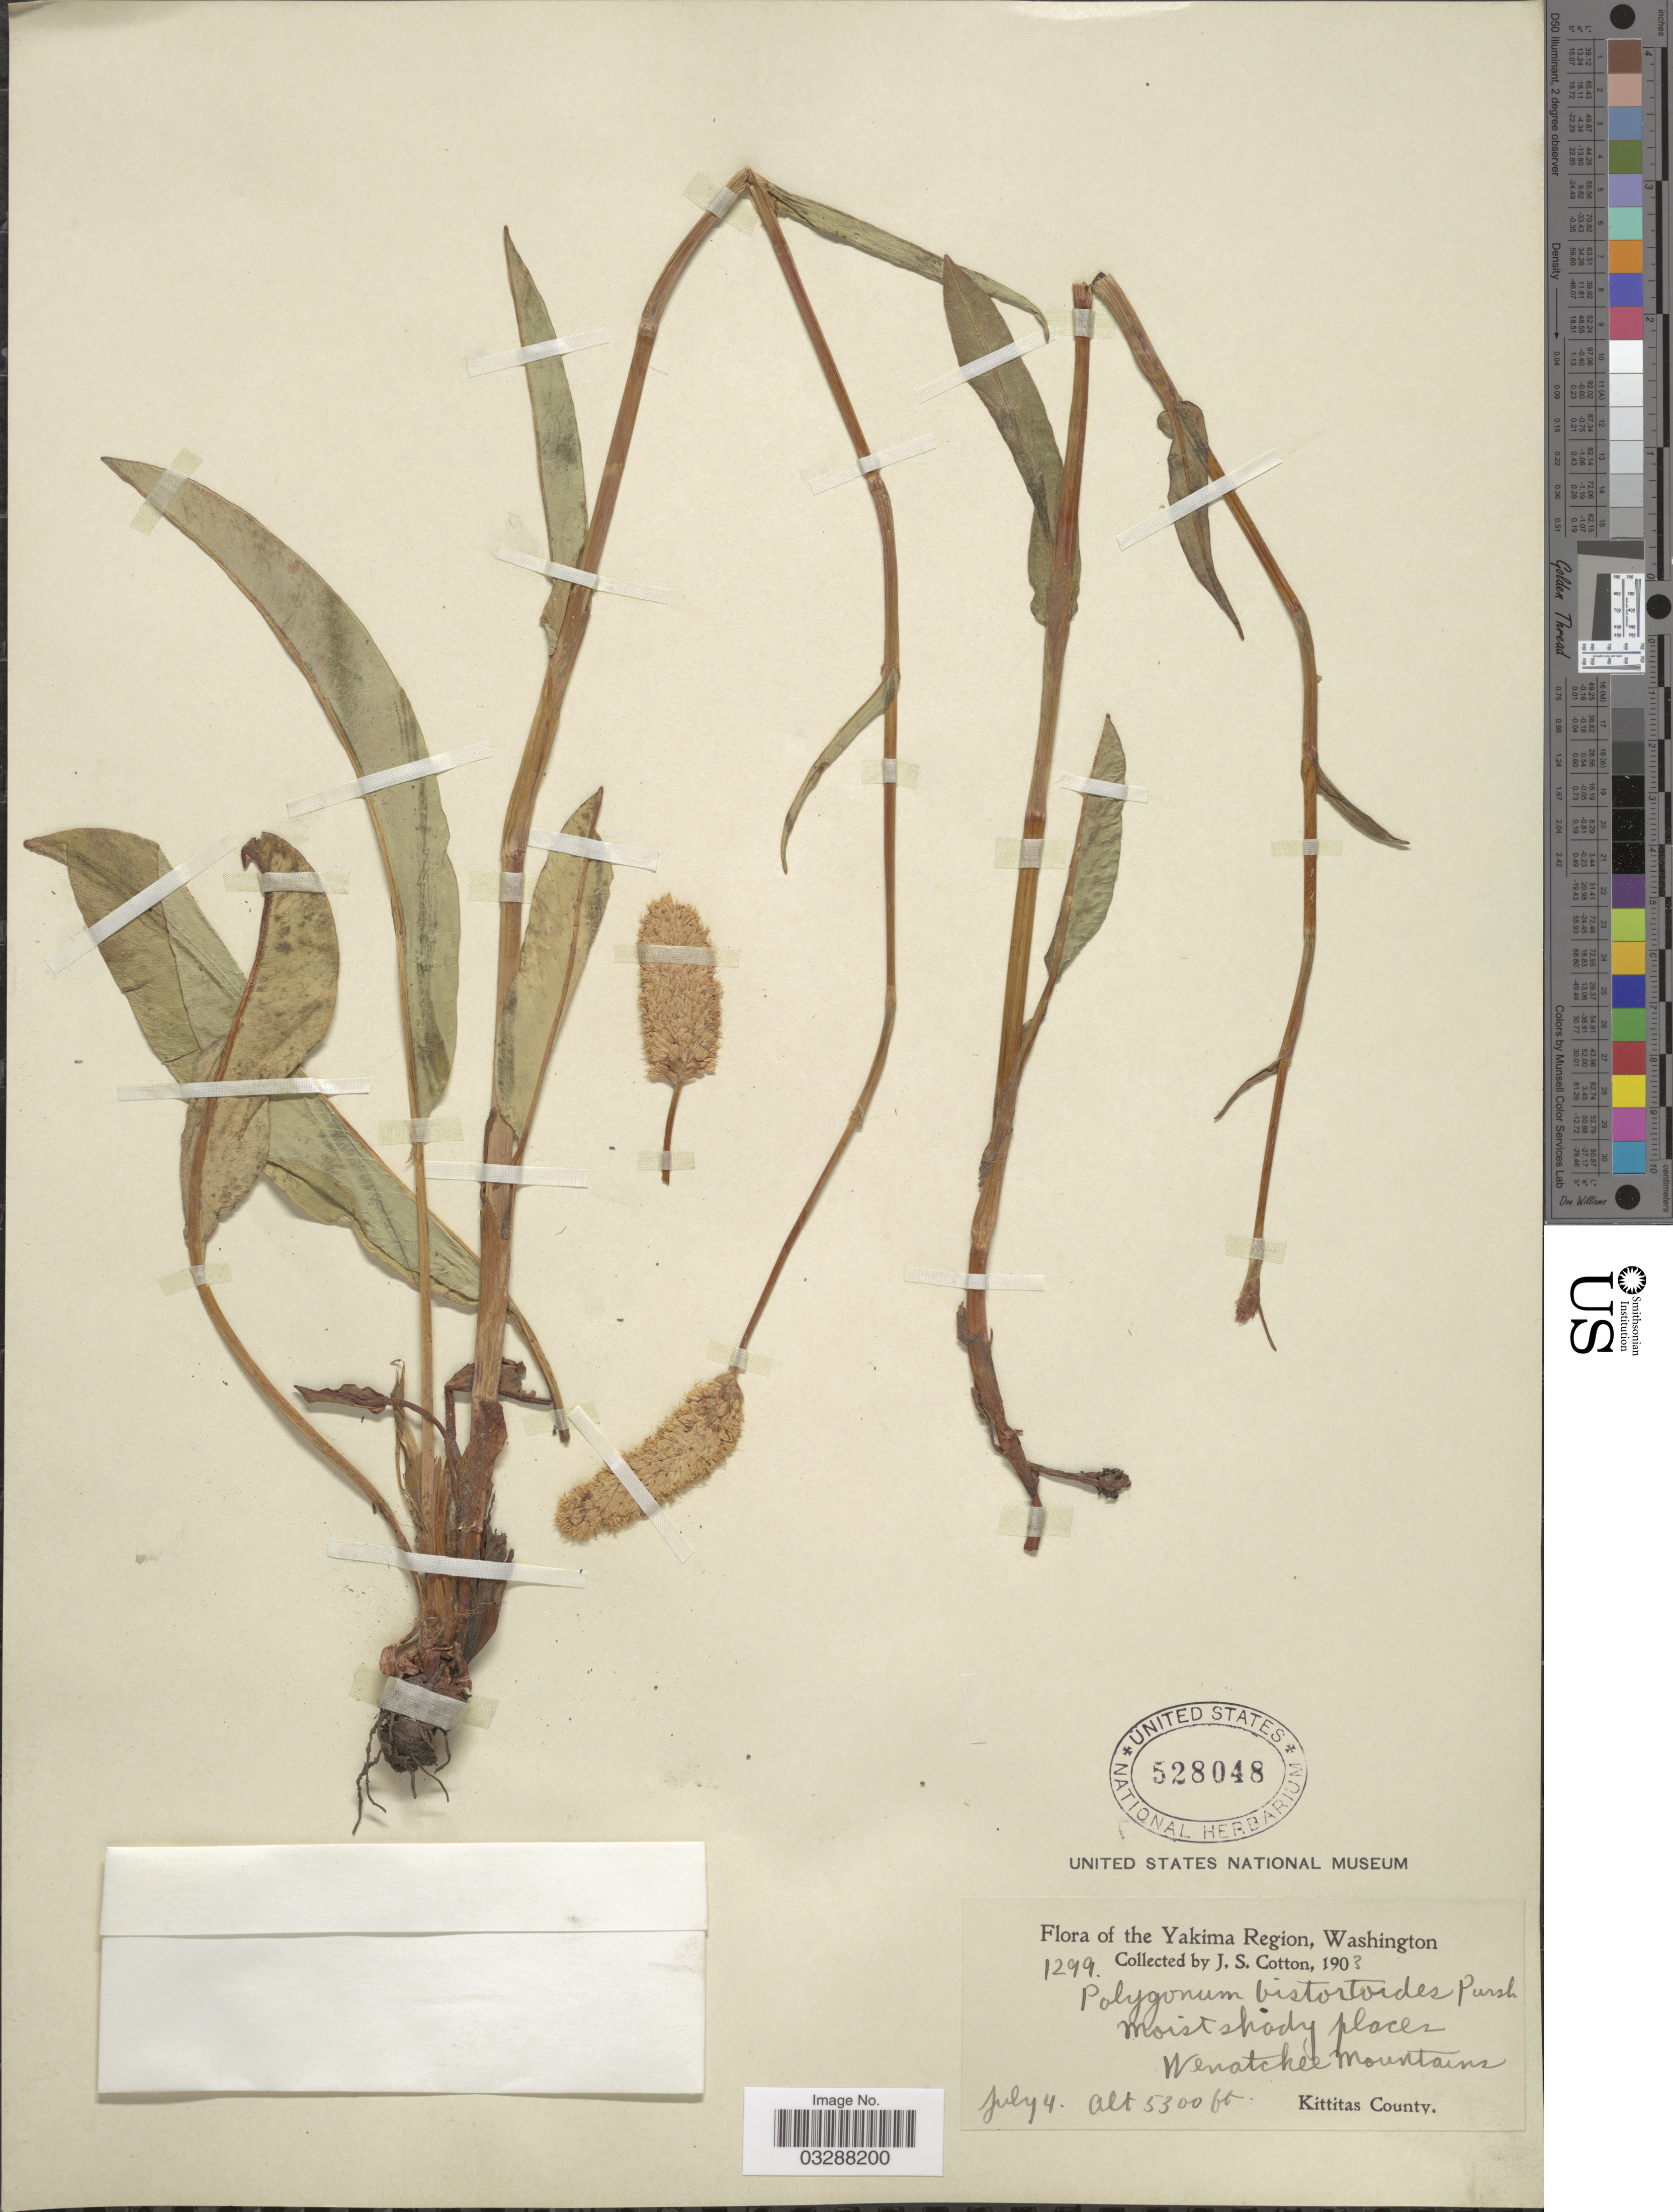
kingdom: Plantae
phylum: Tracheophyta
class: Magnoliopsida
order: Caryophyllales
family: Polygonaceae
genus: Bistorta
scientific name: Bistorta bistortoides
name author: (Pursh) Small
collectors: J. S. Cotton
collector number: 1299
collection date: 1903-07-04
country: United States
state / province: Washington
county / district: Kittitas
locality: Yakima Region. Wenatchee Mountains, Kittitas County.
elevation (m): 1615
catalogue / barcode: US 528048